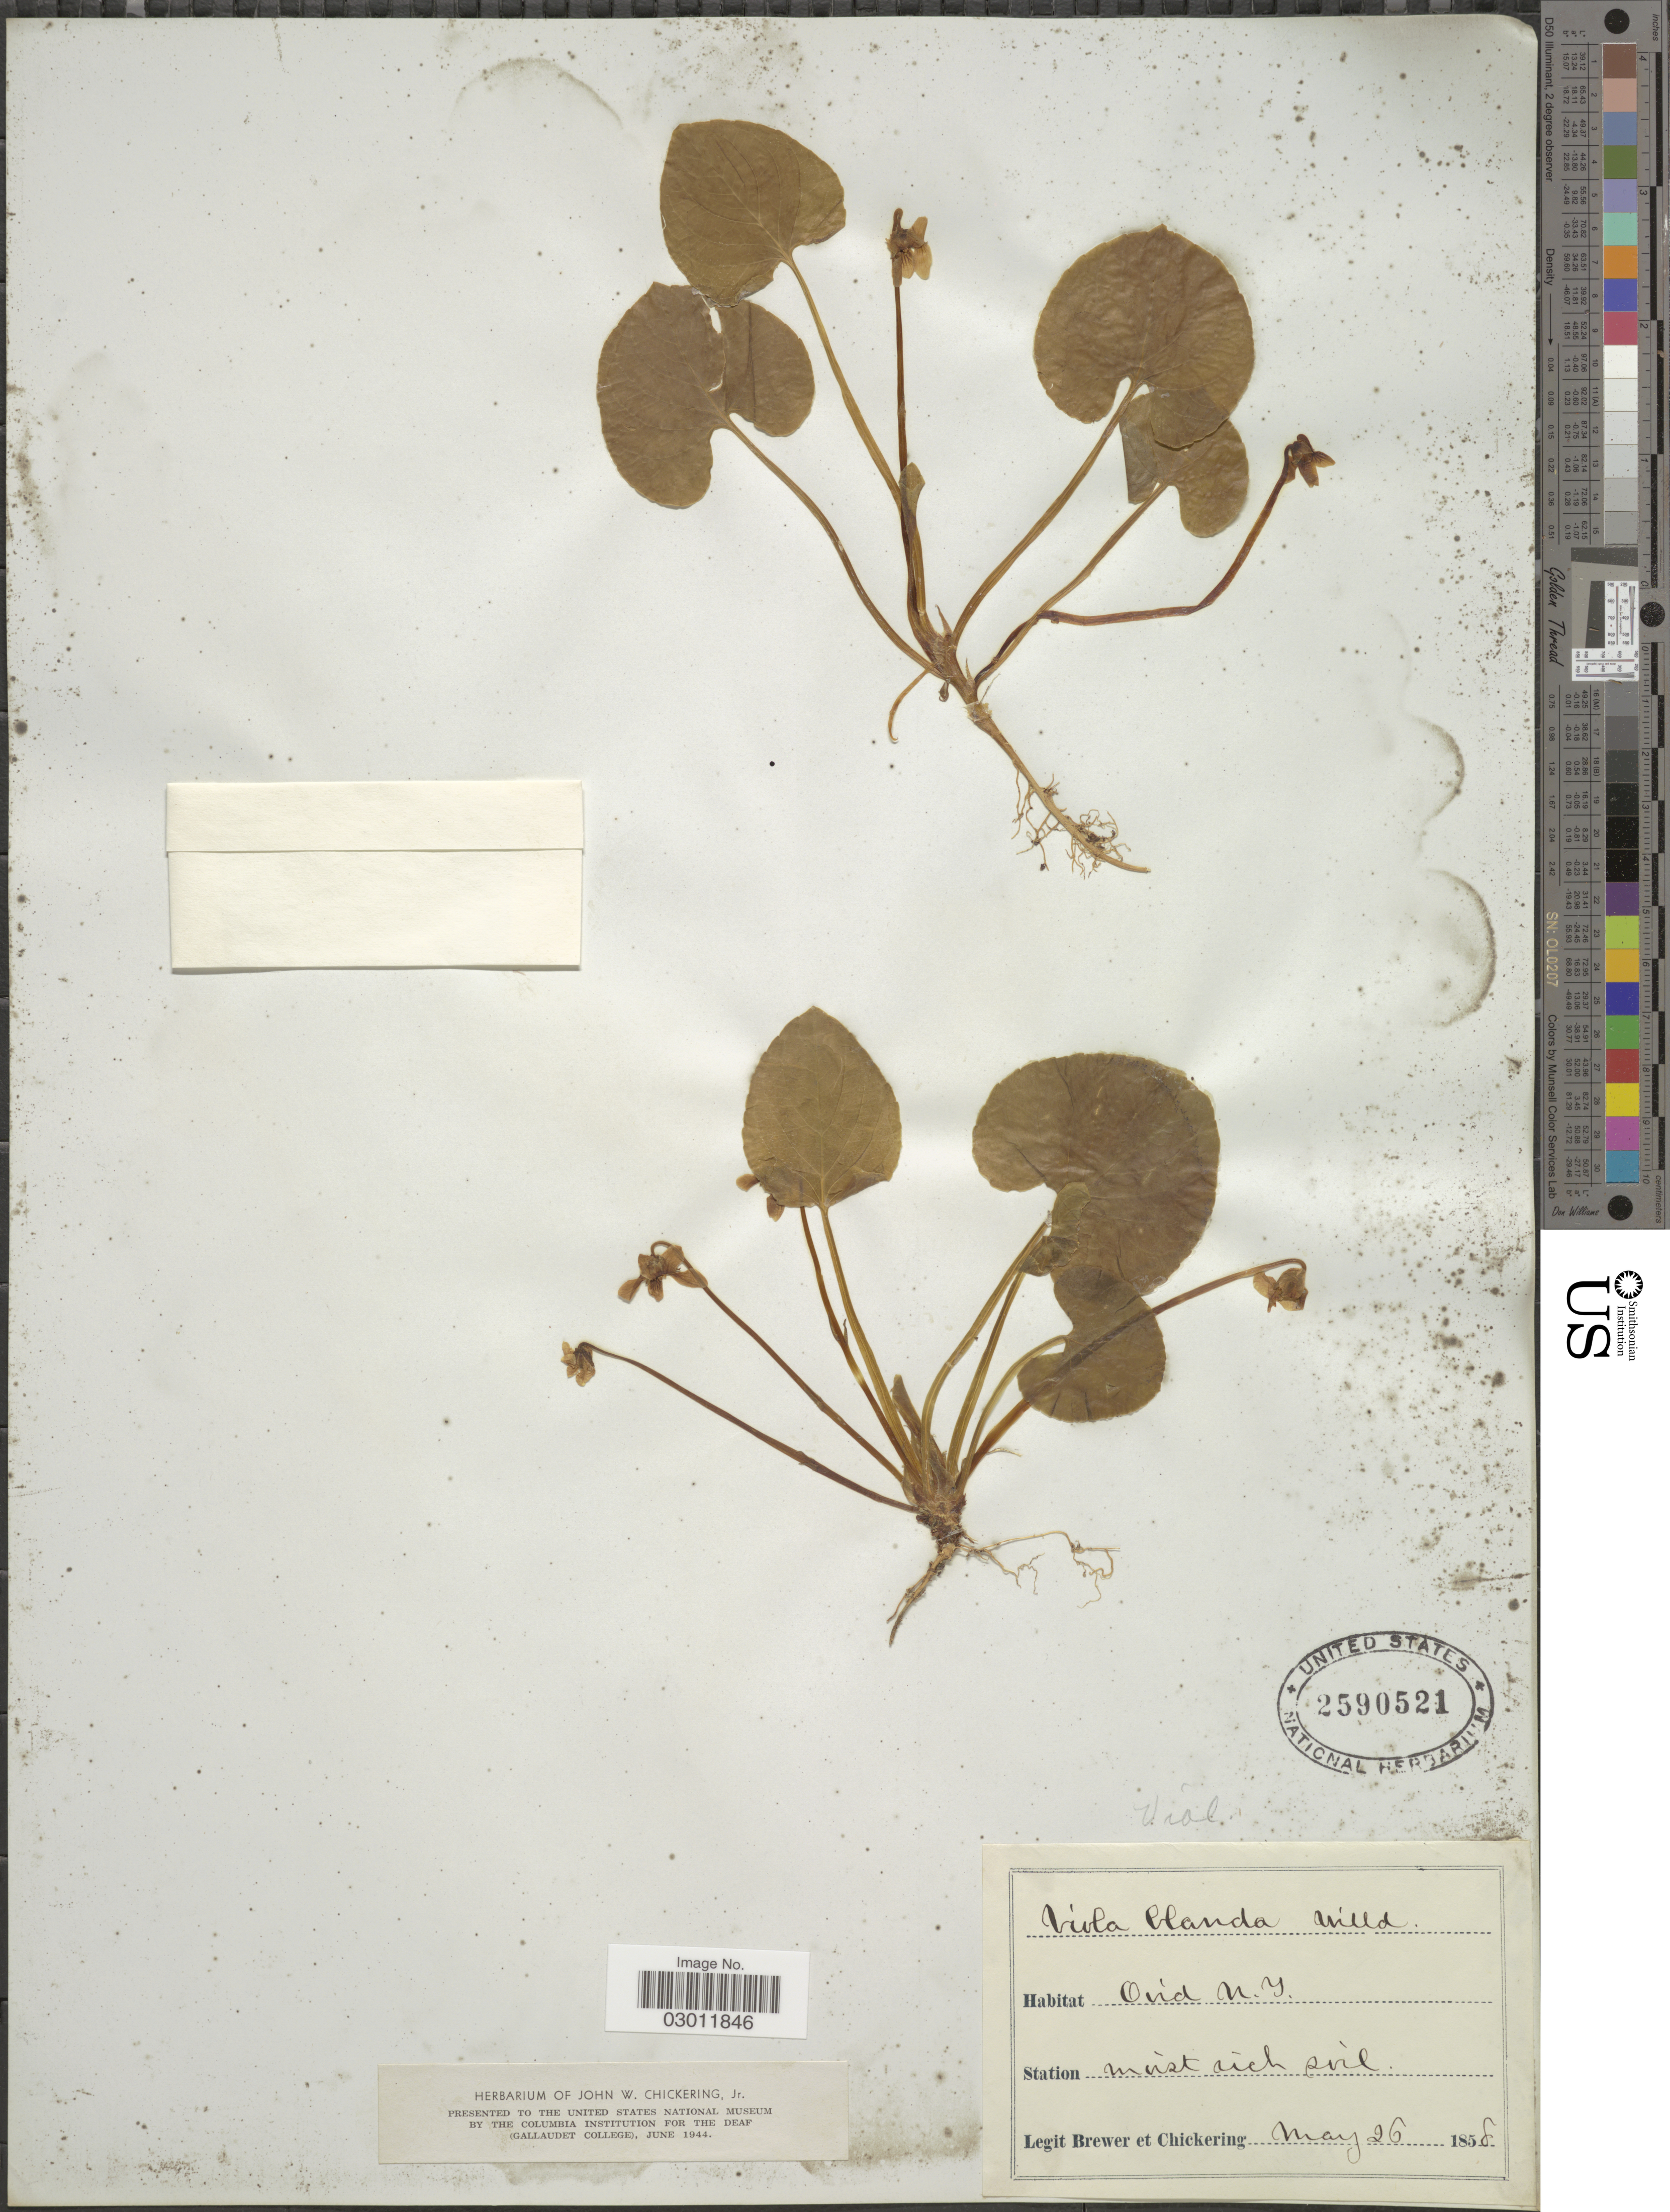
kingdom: Plantae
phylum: Tracheophyta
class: Magnoliopsida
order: Malpighiales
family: Violaceae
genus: Viola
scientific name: Viola blanda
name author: Willd.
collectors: -. Brewer & -. Chickering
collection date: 1858-05-26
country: United States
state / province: New York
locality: Ovid N.Y.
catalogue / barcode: US 2590521